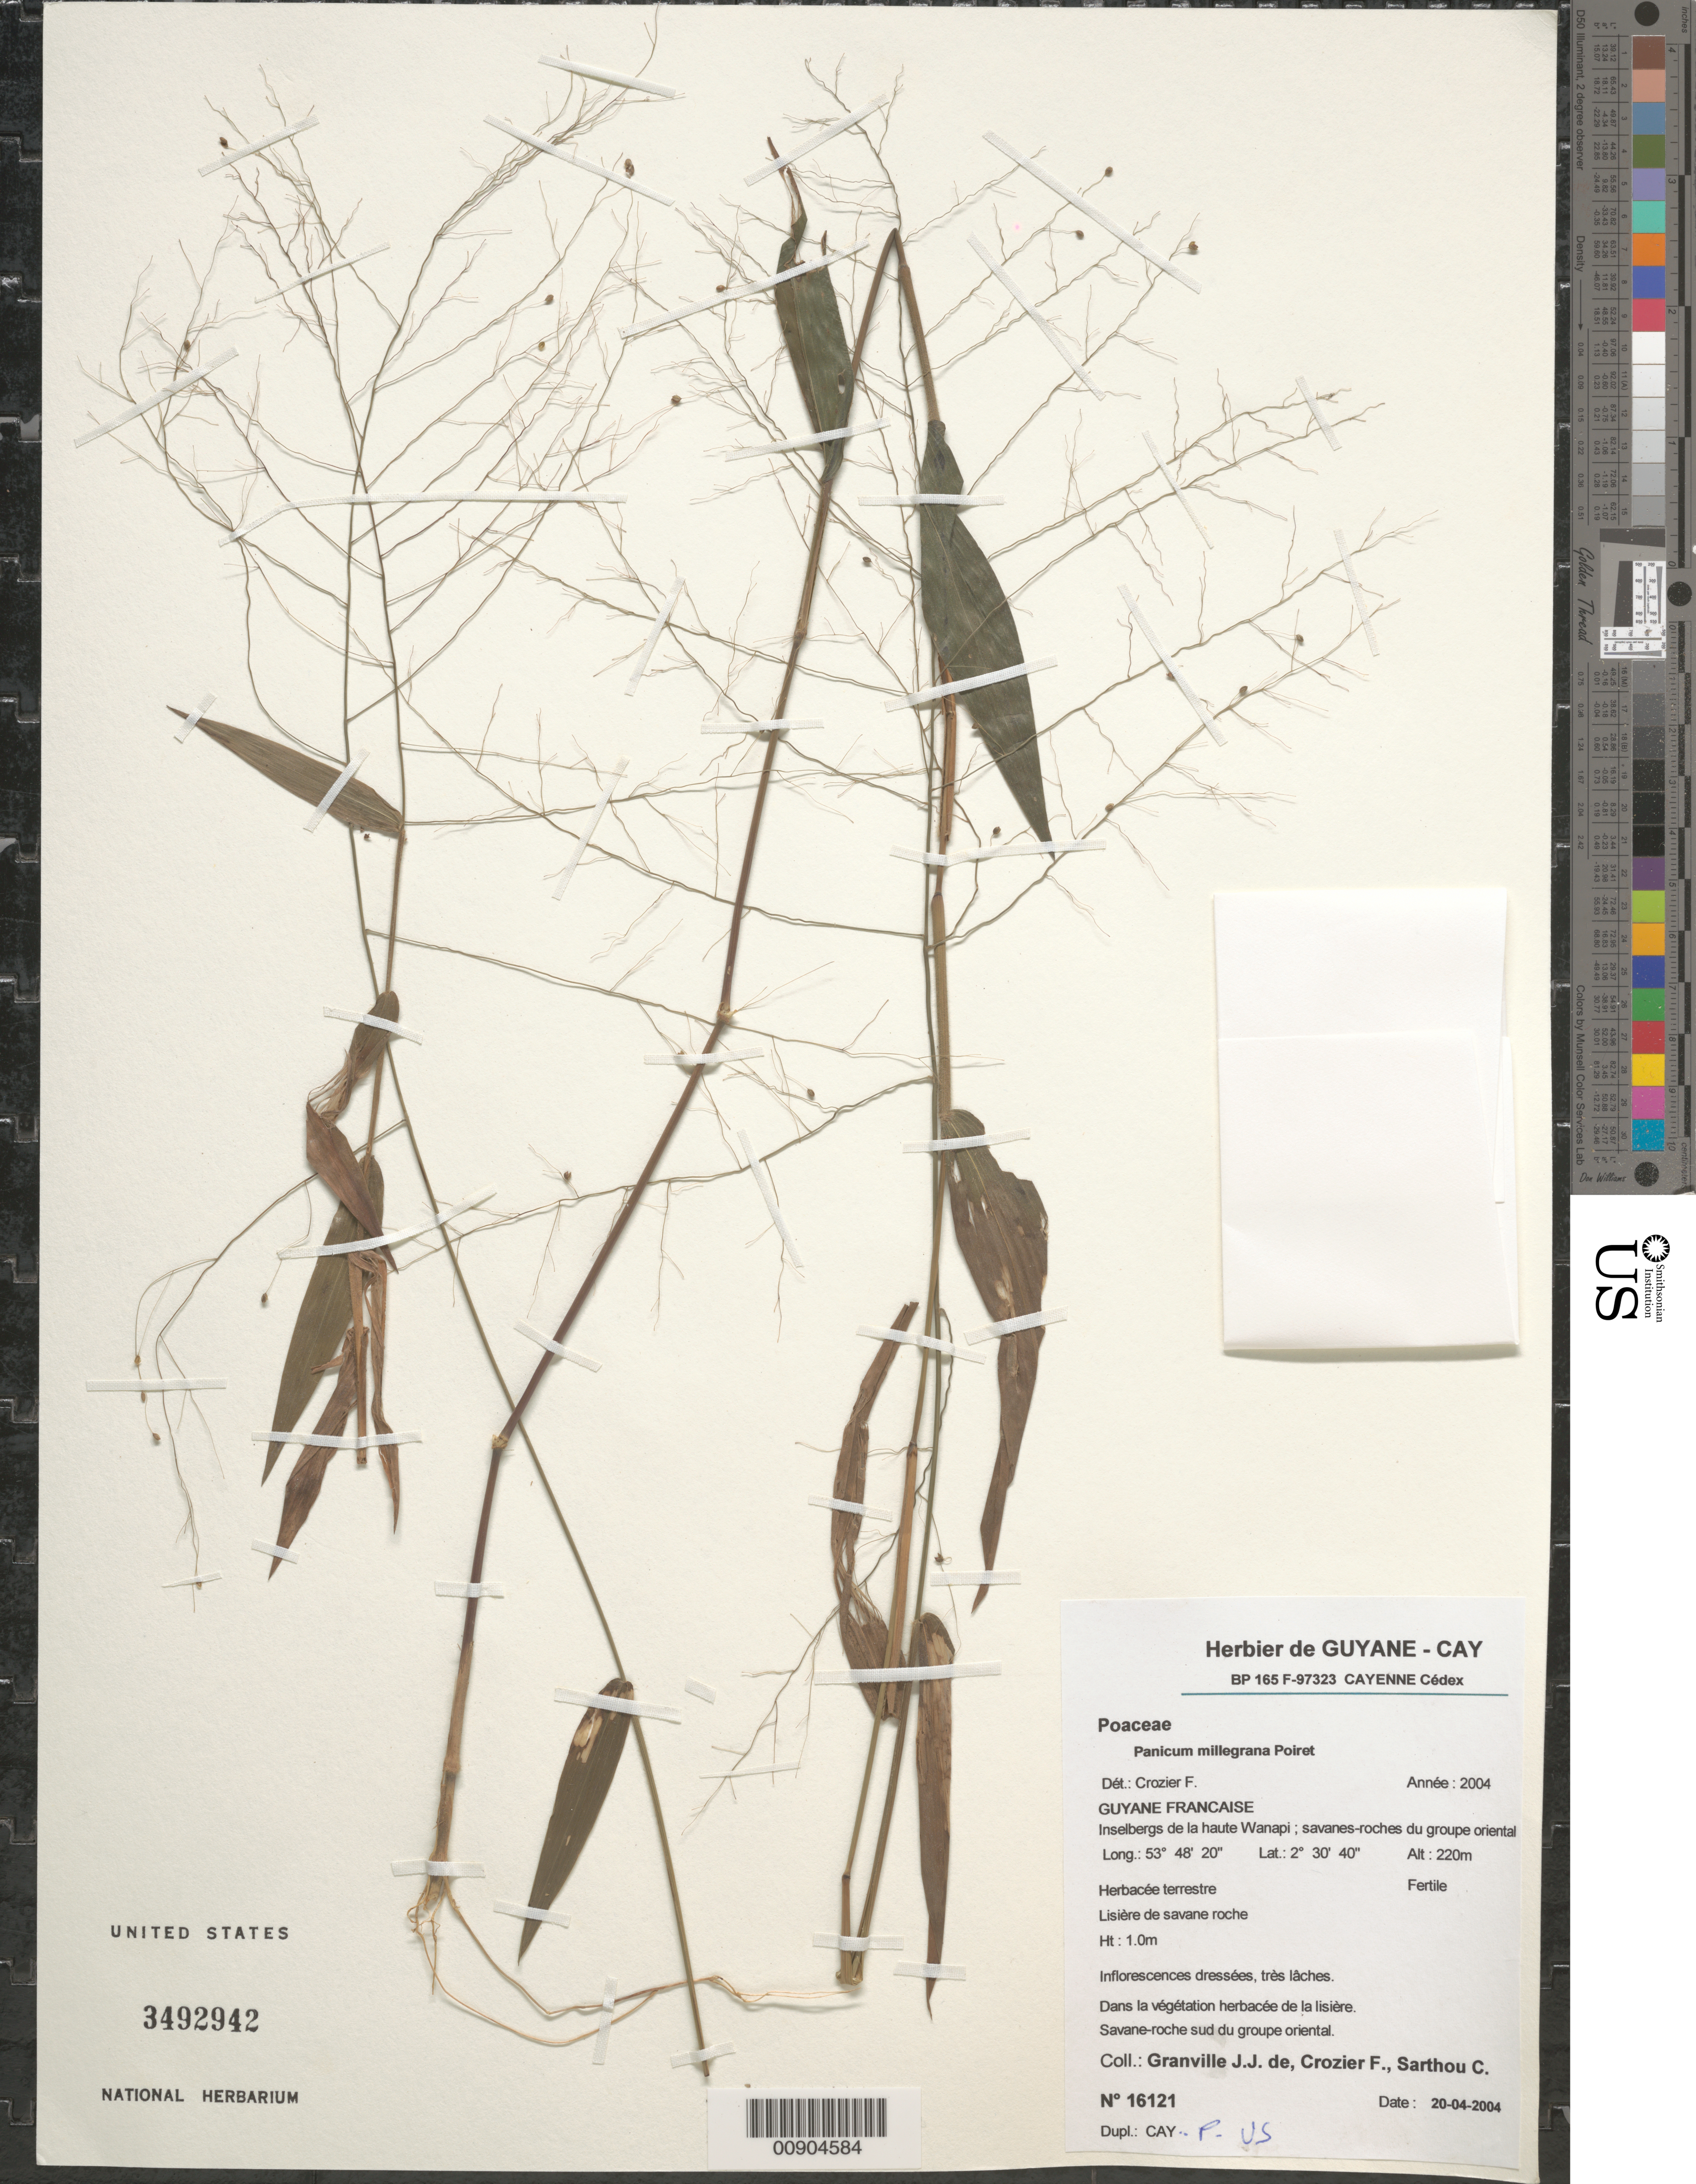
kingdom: Plantae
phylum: Tracheophyta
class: Liliopsida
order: Poales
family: Poaceae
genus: Panicum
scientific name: Panicum millegrana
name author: Poir.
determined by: Crozier, F.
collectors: J.-J. de Granville, F. Crozier & C. Sarthou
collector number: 16121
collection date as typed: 20-Apr-04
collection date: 2004-04-20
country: French Guiana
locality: Inselbergs de la haute Wanapi, savane sud du groupe oriental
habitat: Lisière de savane roche; végétation herbacée de la lisière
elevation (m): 220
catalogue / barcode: US 3492942